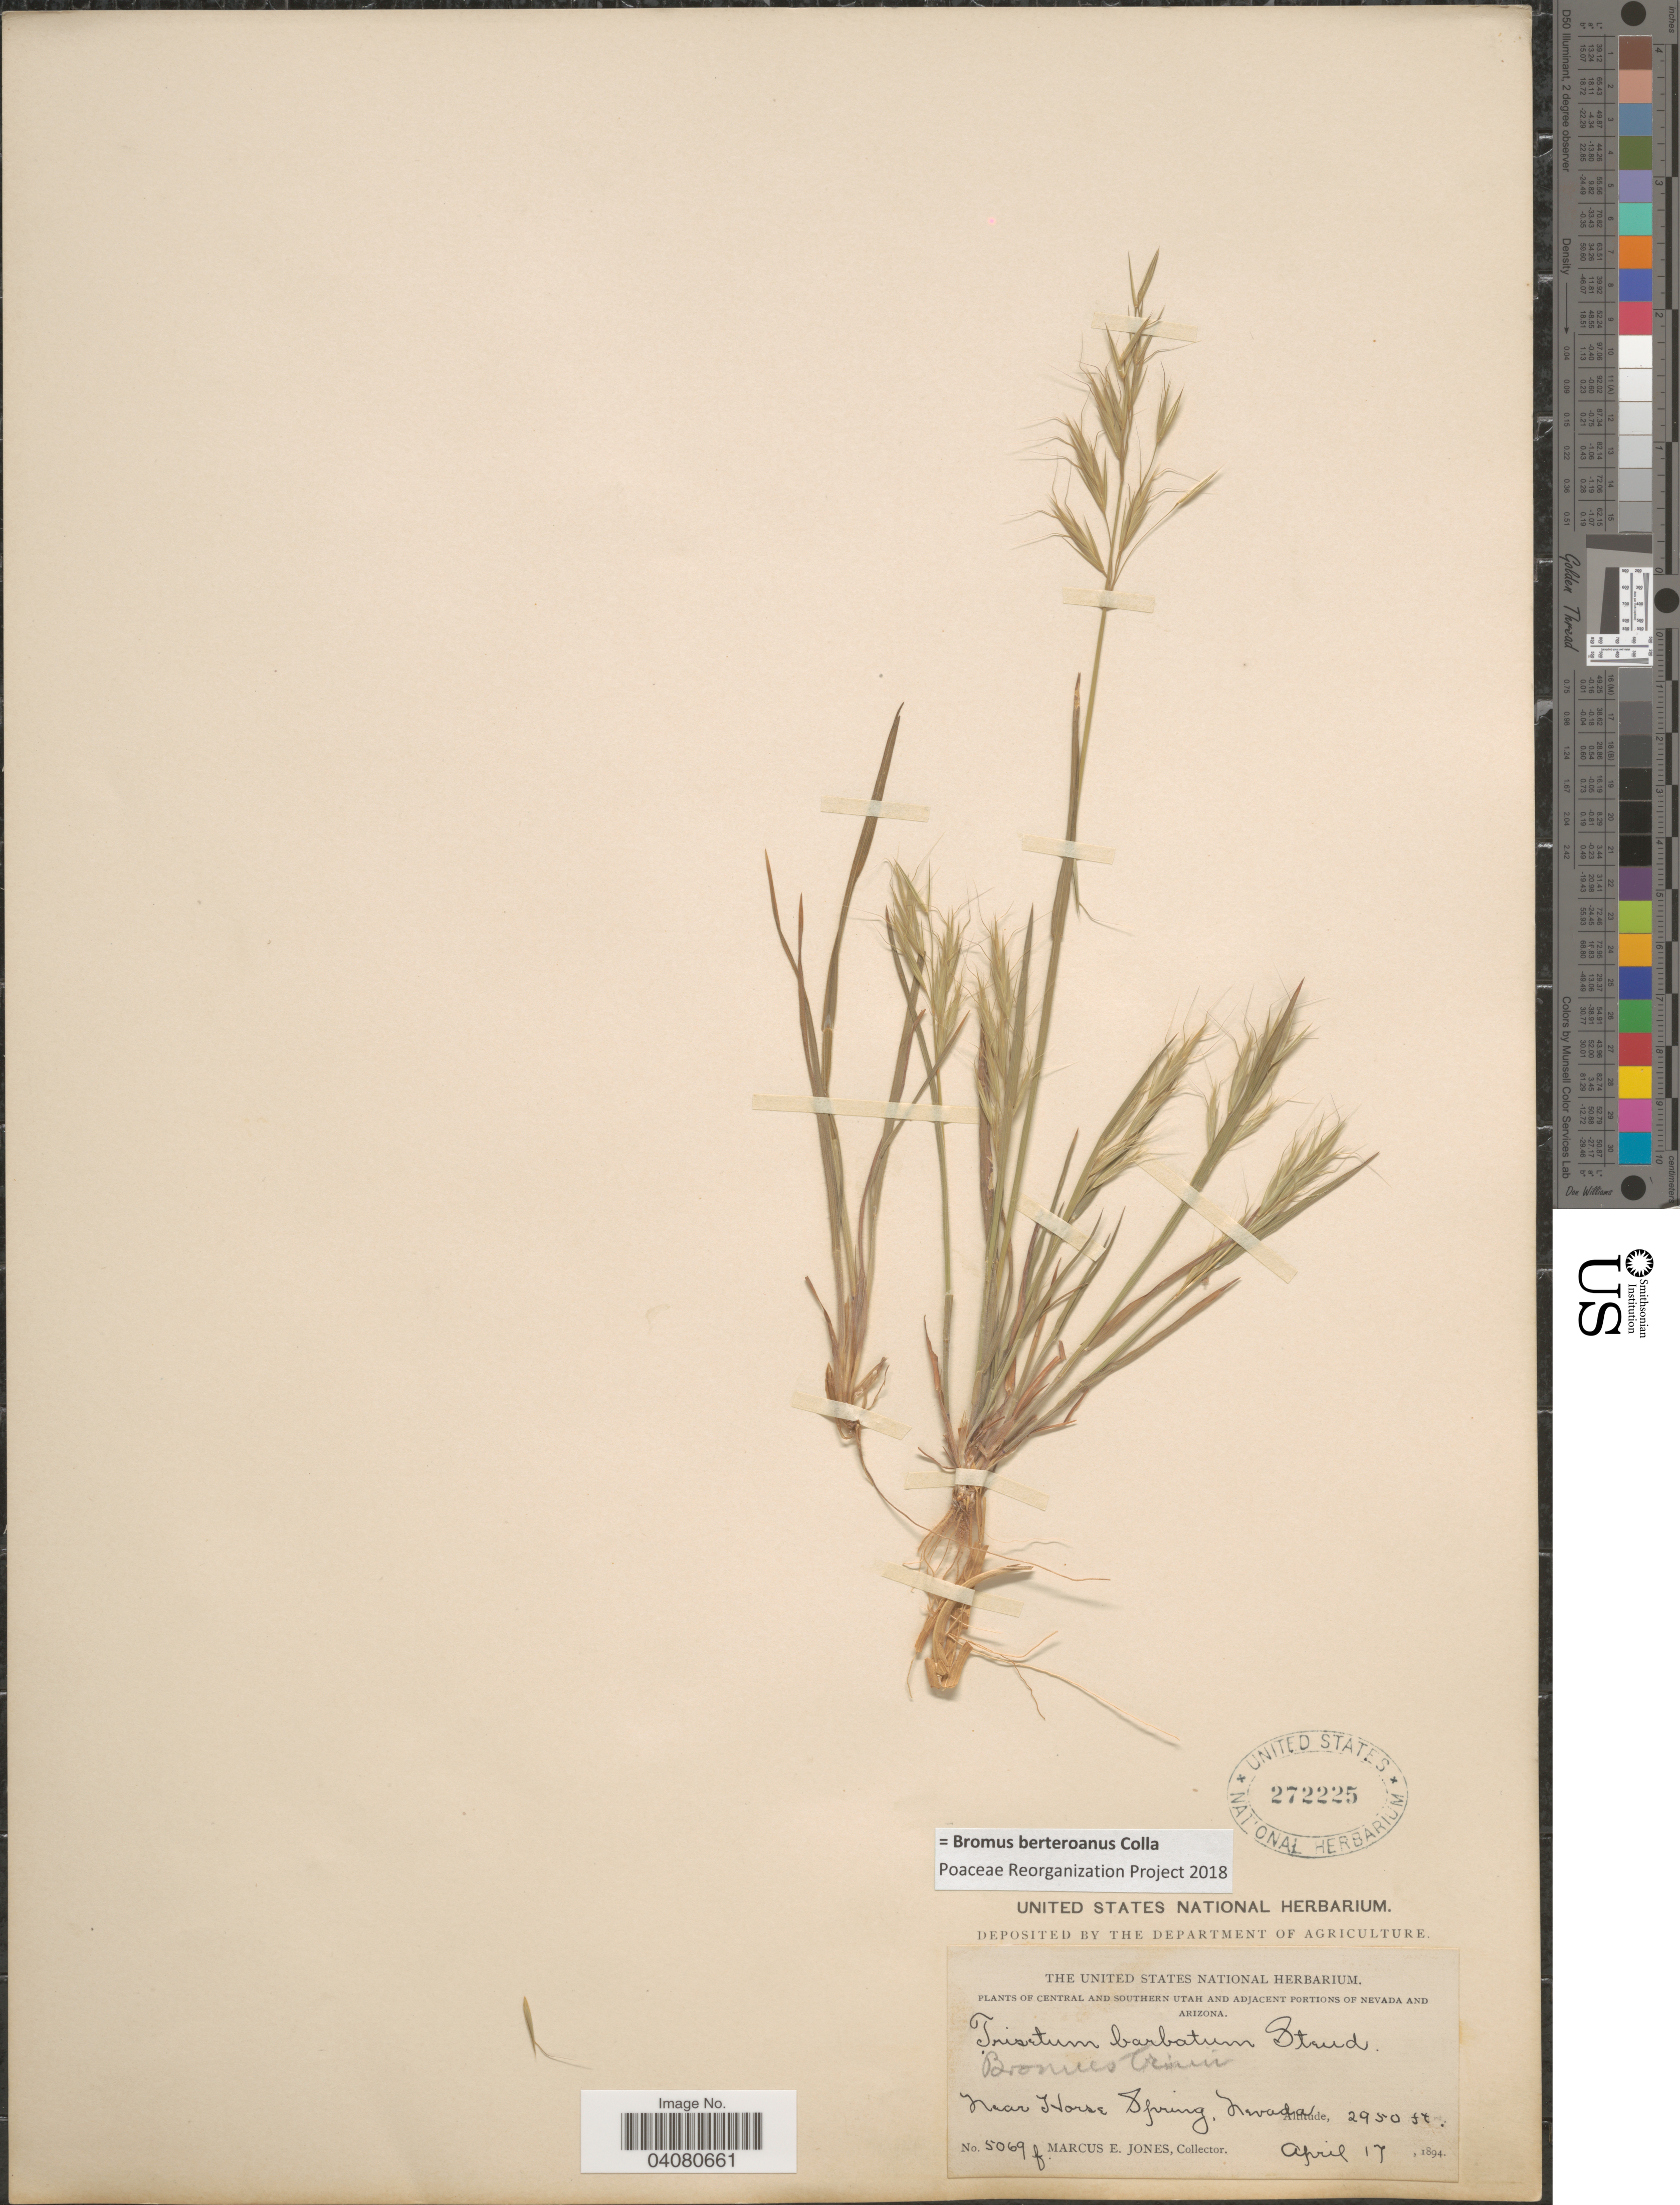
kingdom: Plantae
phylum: Tracheophyta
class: Liliopsida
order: Poales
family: Poaceae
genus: Bromus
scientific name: Bromus berteroanus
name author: Colla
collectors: M. E. Jones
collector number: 5069f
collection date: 1894-04-17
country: United States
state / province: Nevada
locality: Near Horse Spring. Adjacent Portions of Nevada.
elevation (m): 899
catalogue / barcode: US 272225